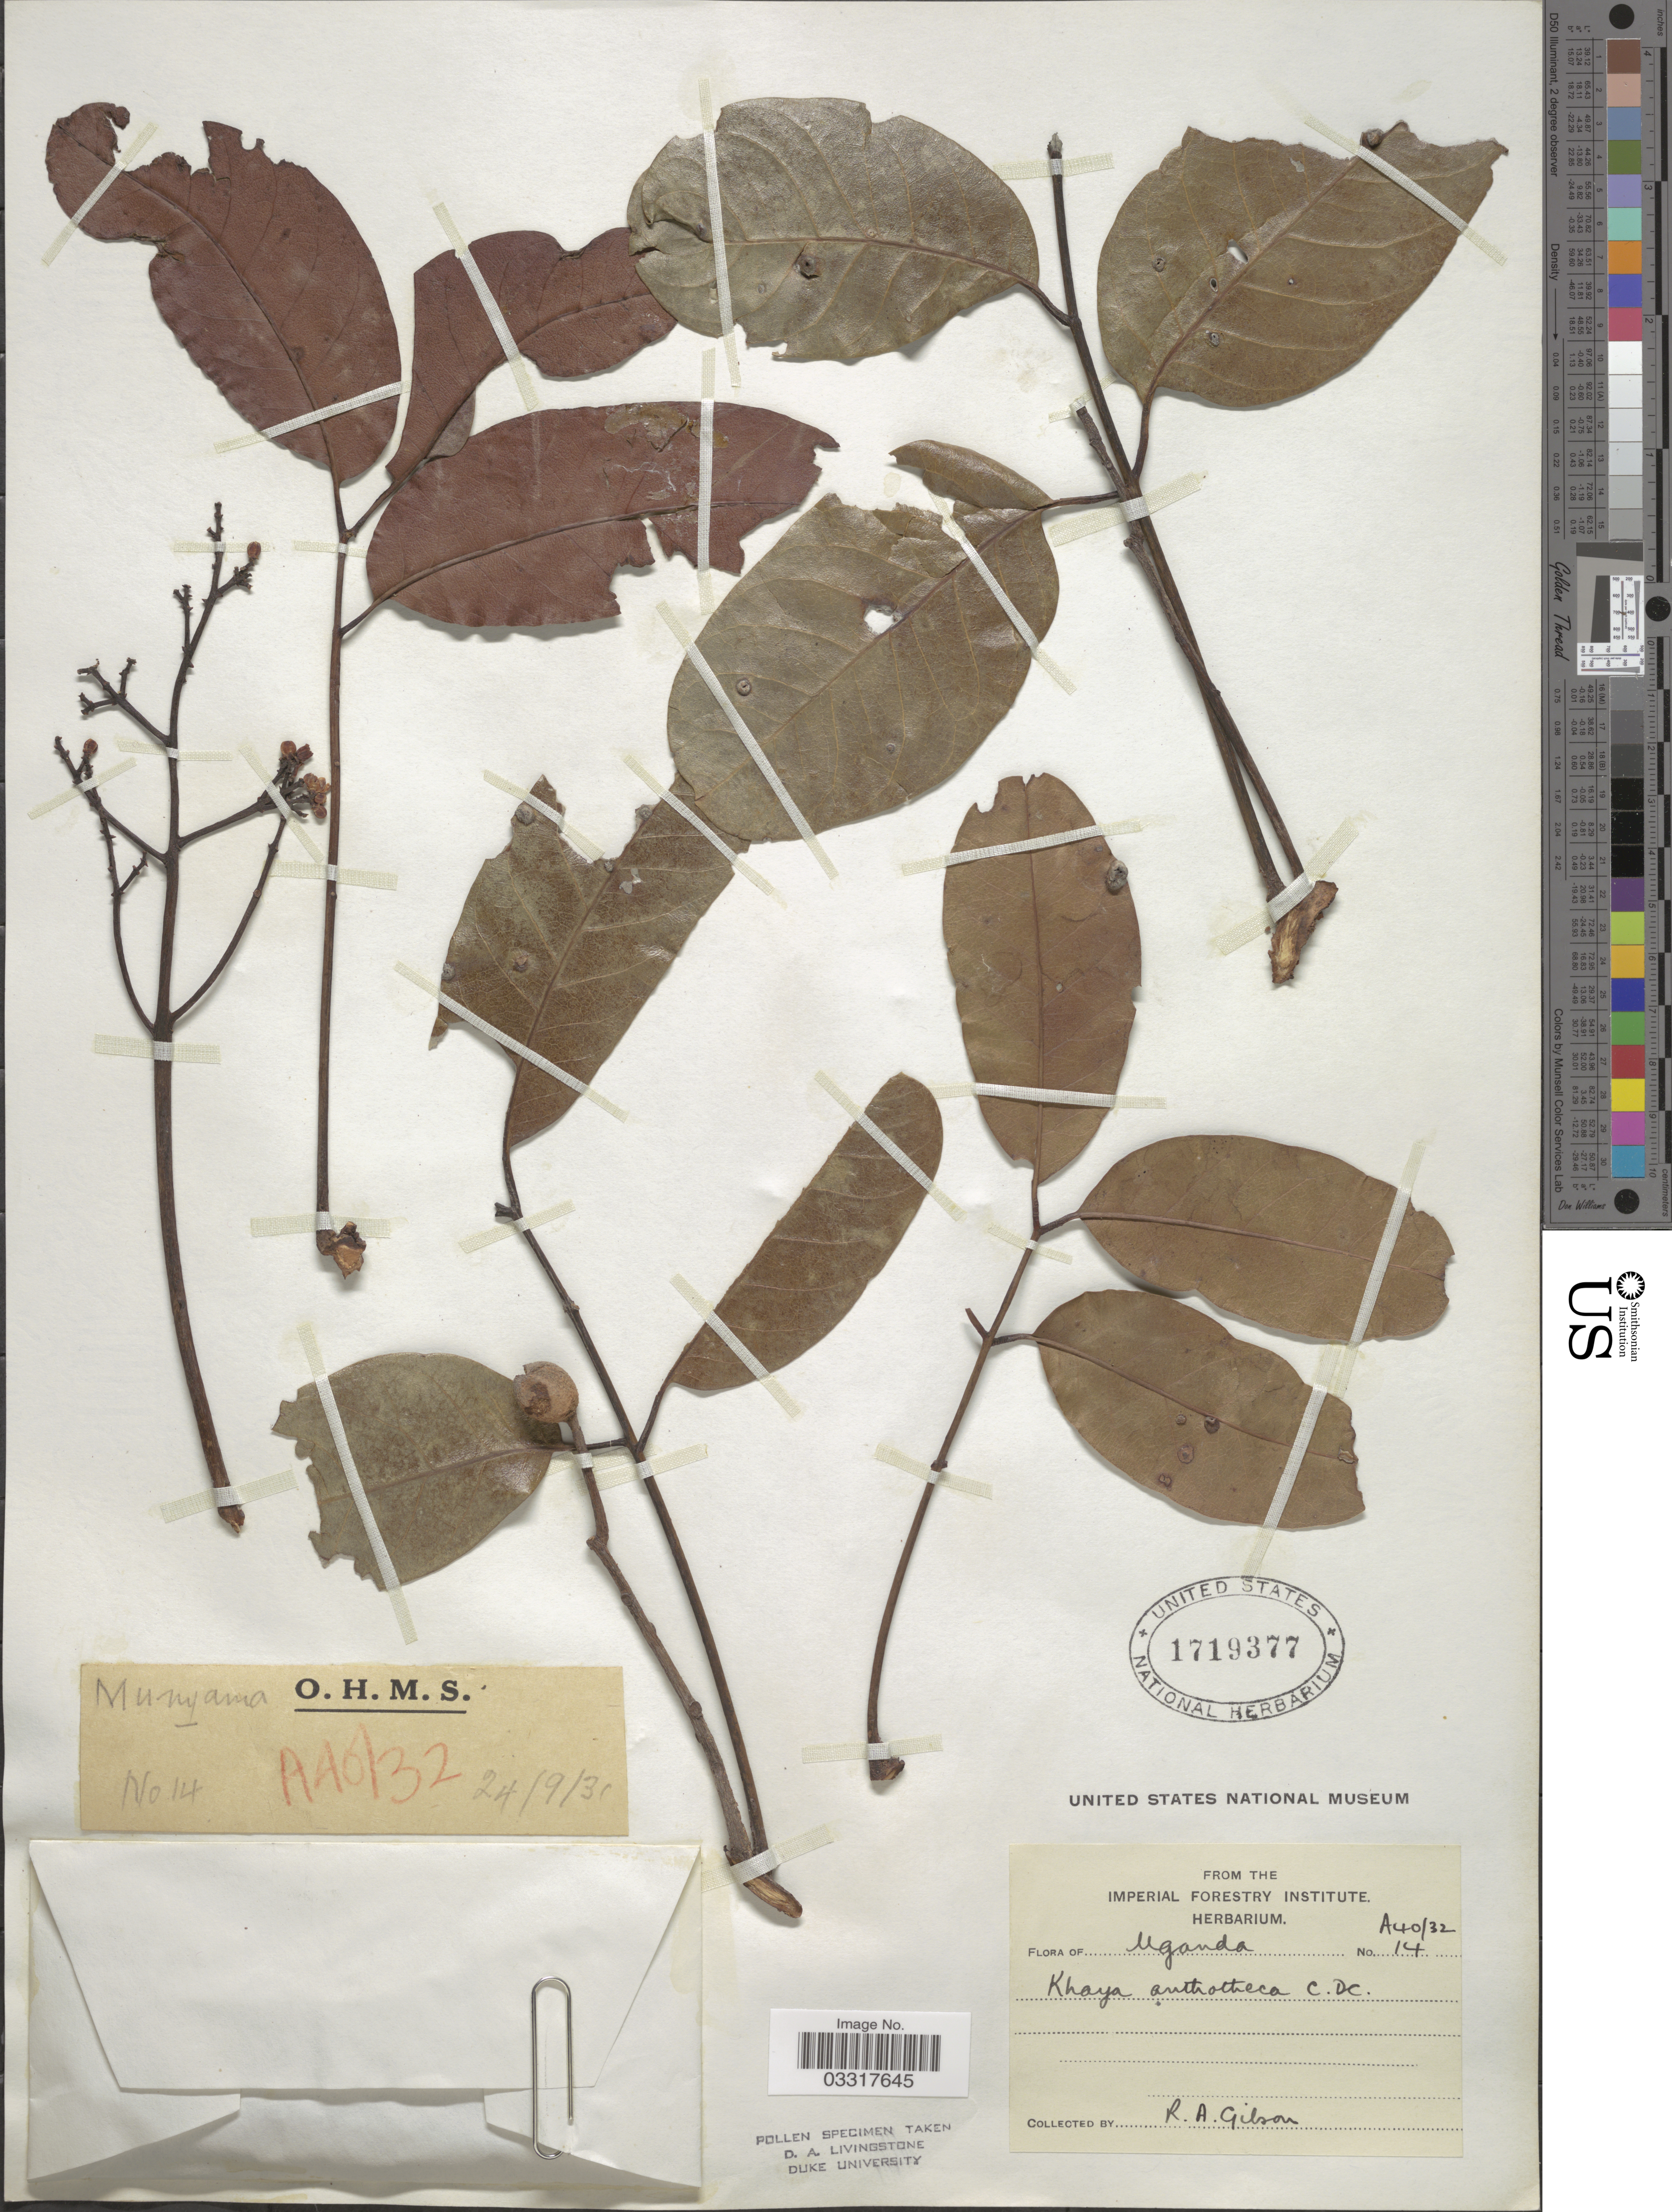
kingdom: Plantae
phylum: Tracheophyta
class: Magnoliopsida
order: Sapindales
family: Meliaceae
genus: Khaya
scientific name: Khaya anthotheca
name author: (Welw.) C. DC.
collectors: R. Gibson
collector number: A40/32/14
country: Uganda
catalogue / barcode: US 1719377